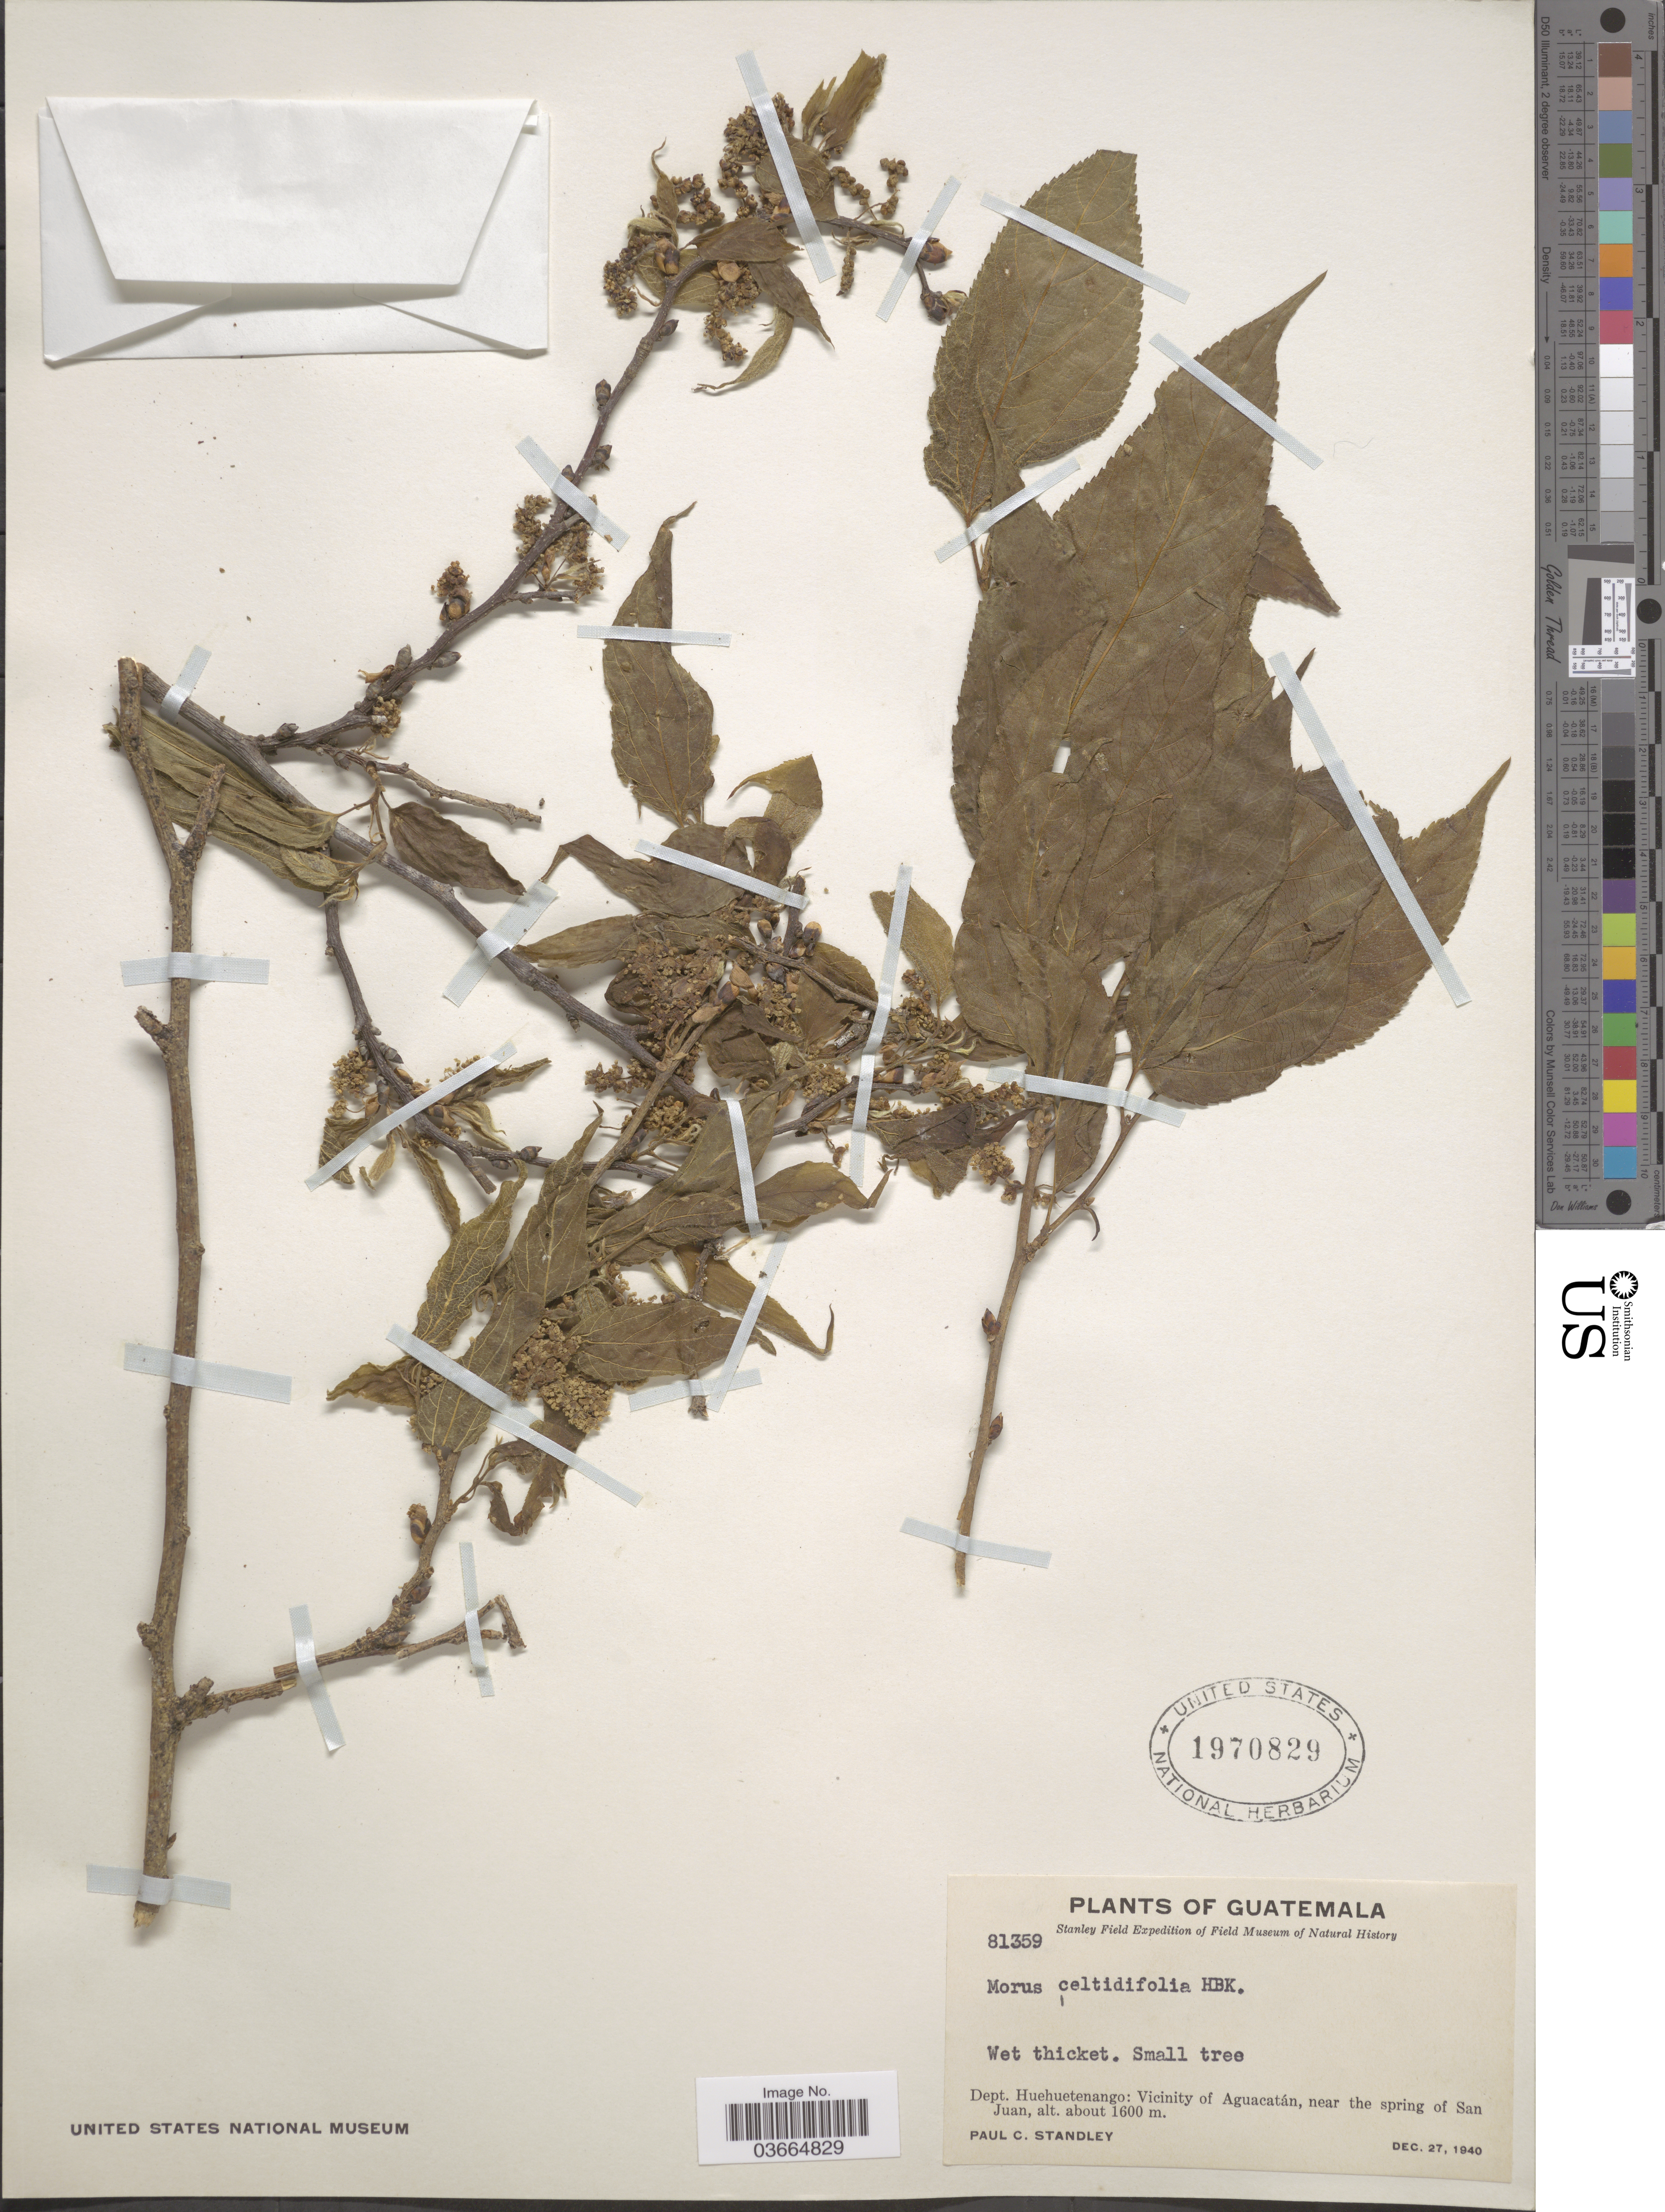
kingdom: Plantae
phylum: Tracheophyta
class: Magnoliopsida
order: Rosales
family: Moraceae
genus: Morus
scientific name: Morus celtidifolia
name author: Kunth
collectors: P. C. Standley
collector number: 81359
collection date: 1940-12-27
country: Guatemala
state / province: Huehuetenango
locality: Dept. Huehuetenango: Vicinity of Aguacatán, near the spring of San Juan.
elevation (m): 1600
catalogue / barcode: US 1970829